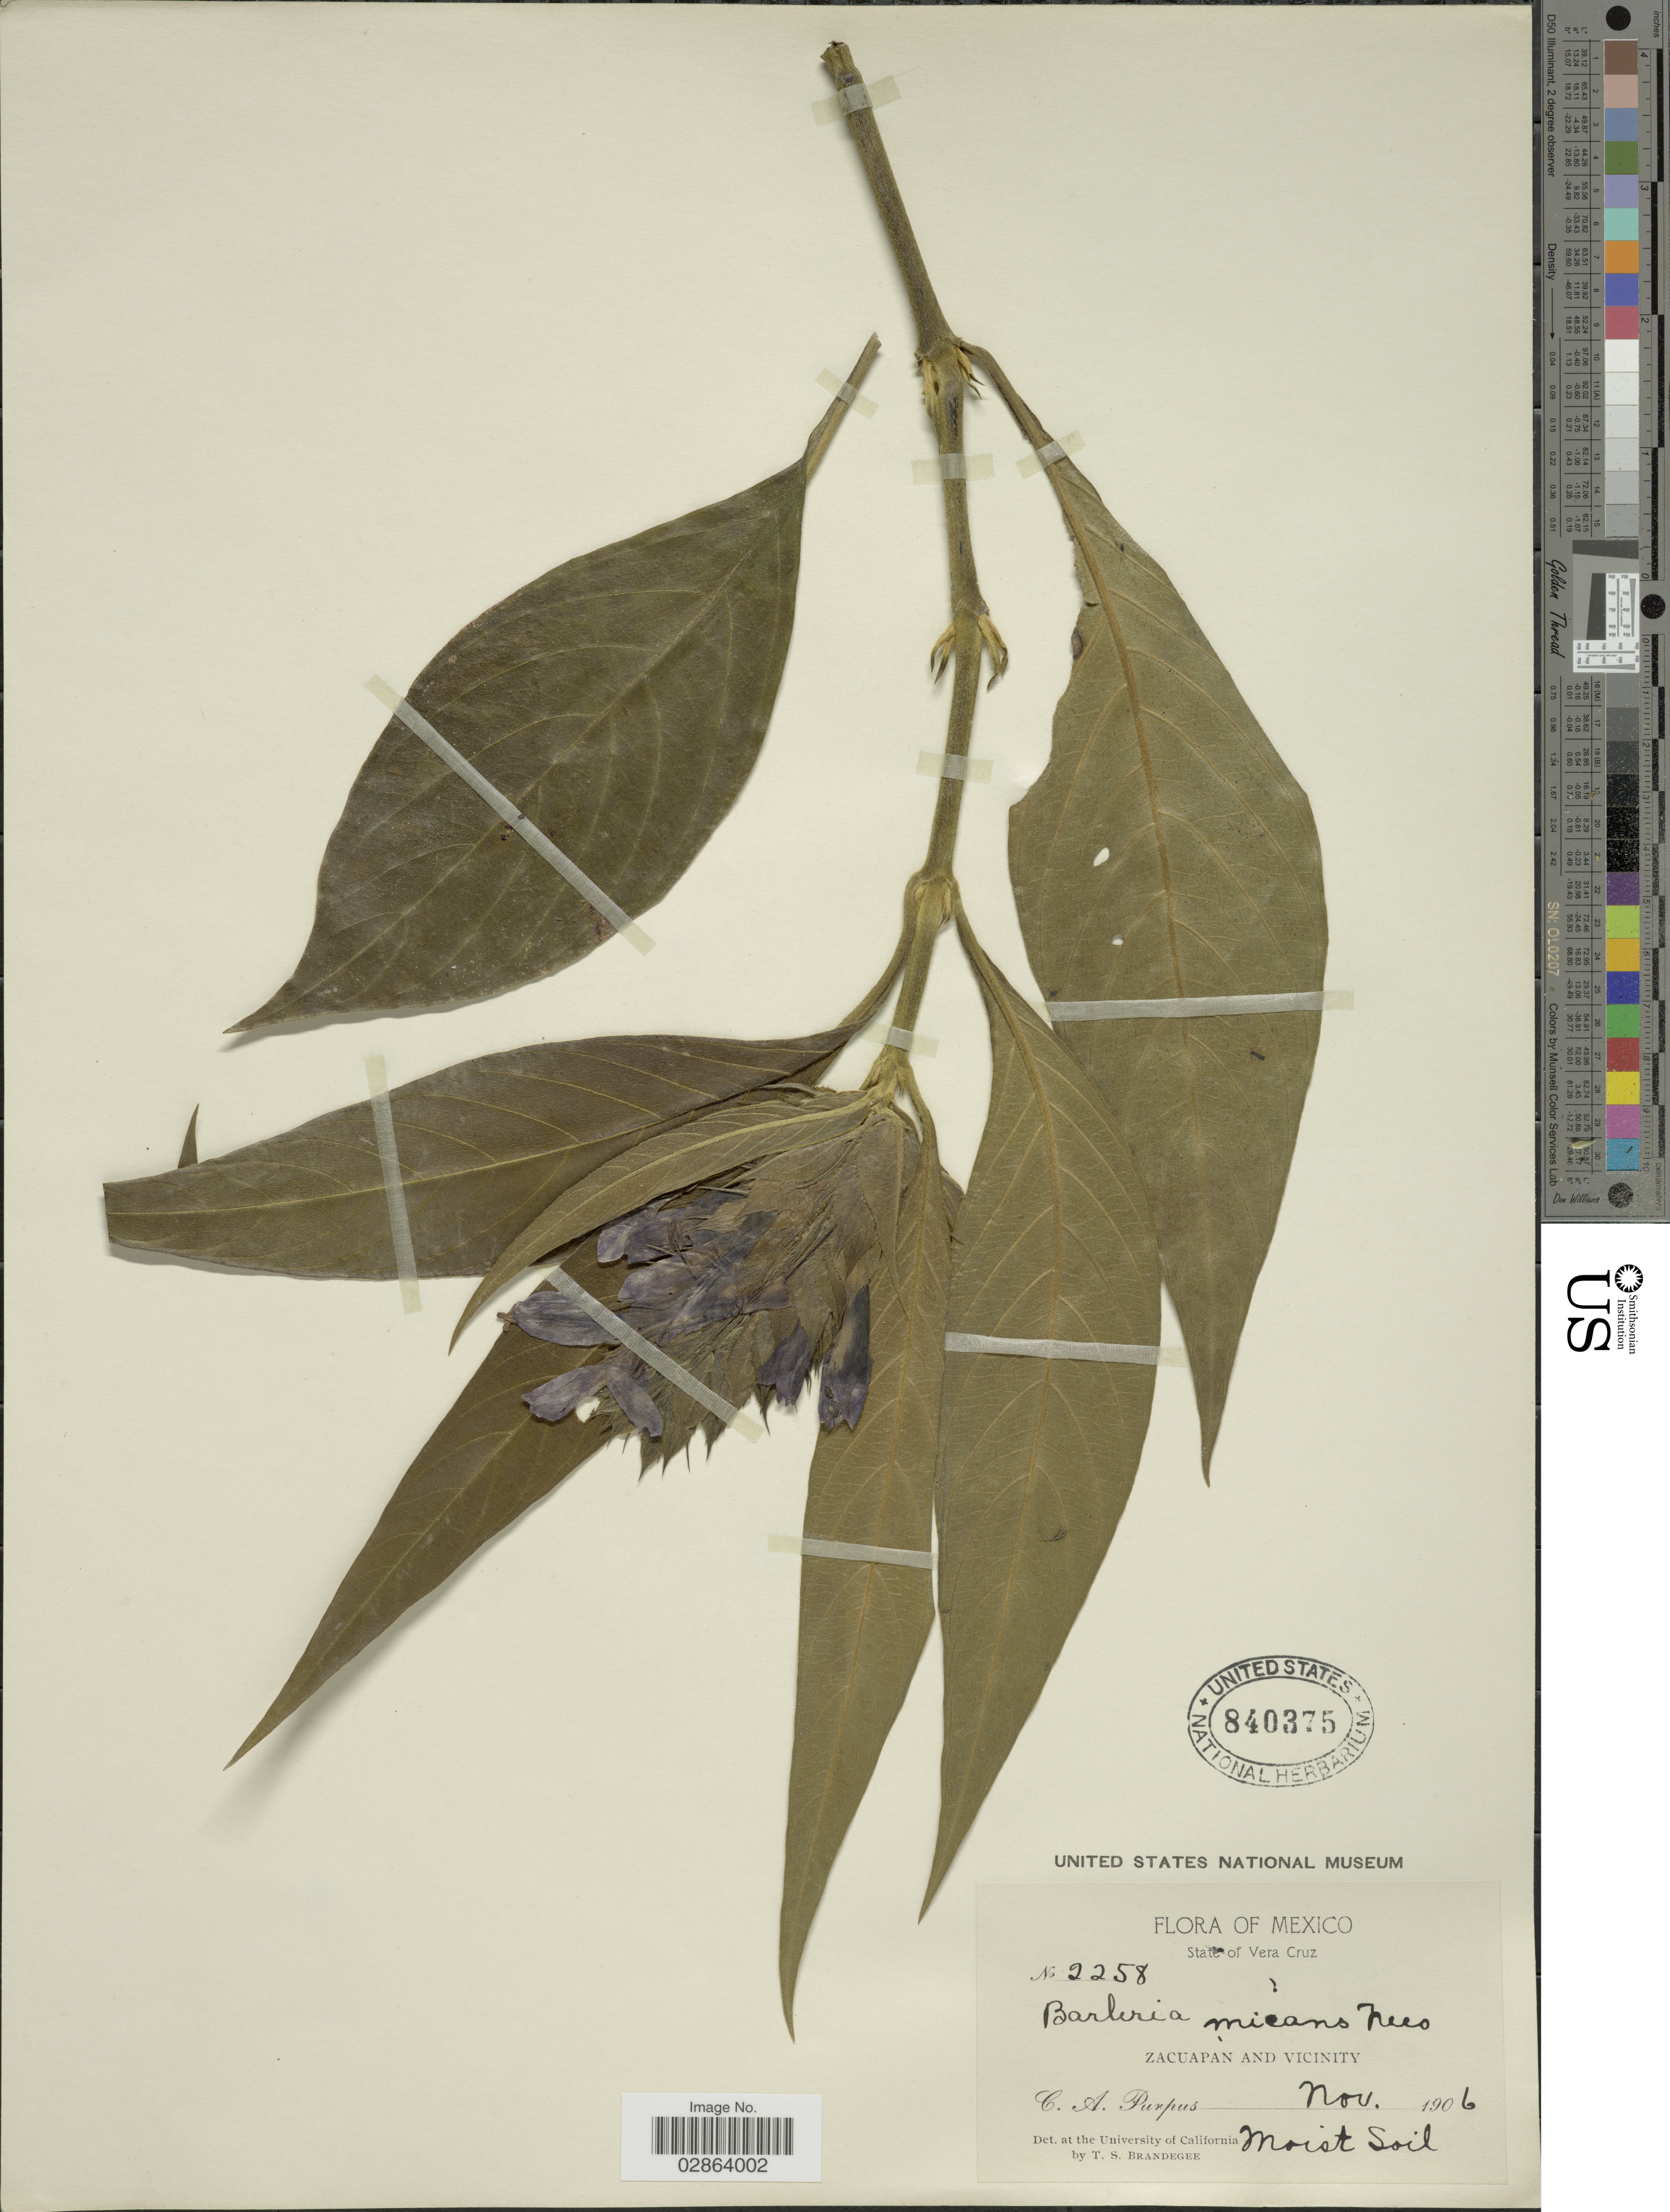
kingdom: Plantae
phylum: Tracheophyta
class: Magnoliopsida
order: Lamiales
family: Acanthaceae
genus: Barleria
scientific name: Barleria oenotheroides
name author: Dum. Cours.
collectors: C. A. Purpus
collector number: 2258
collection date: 1906-11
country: Mexico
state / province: Veracruz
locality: State of Vera Cruz, Zacuapan and Vicinity.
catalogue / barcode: US 840375